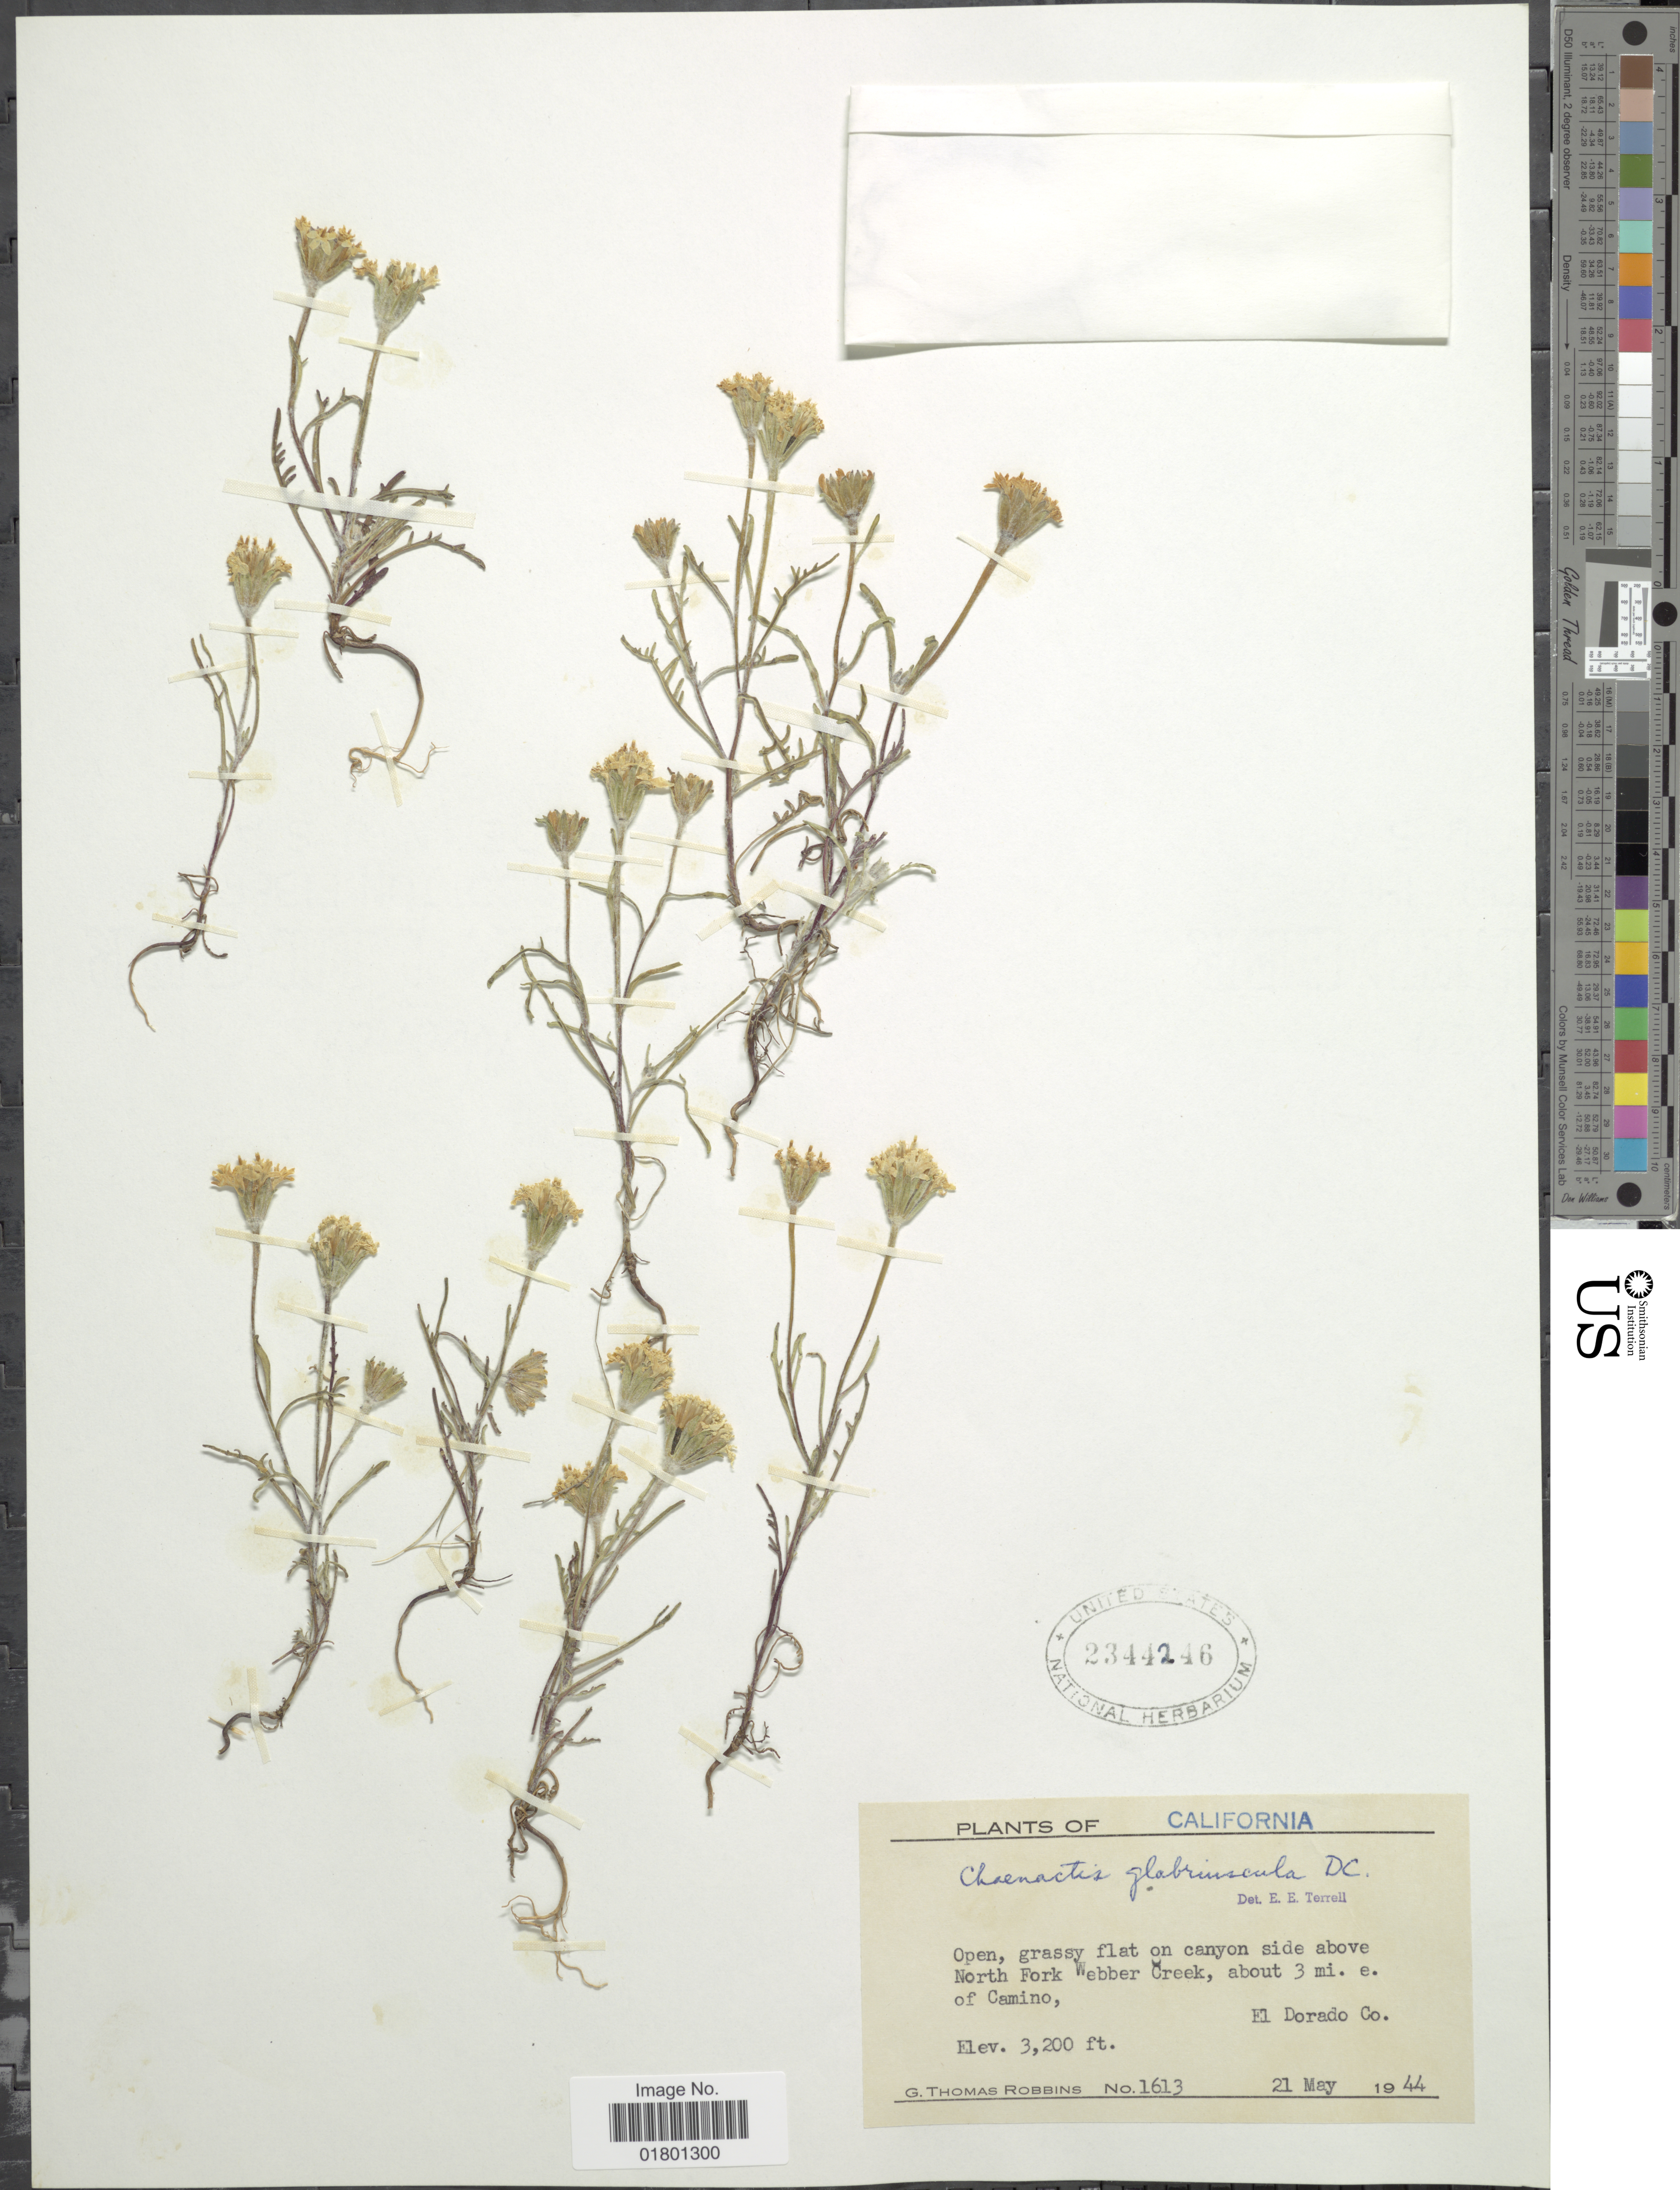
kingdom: Plantae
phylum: Tracheophyta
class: Magnoliopsida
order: Asterales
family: Asteraceae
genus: Chaenactis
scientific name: Chaenactis glabriuscula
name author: DC.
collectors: G. T. Robbins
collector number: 1613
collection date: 1944-05-21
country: United States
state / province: California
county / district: El Dorado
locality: Open, grassy flat on canyon side above North Fork Webber Creek, about 3 mi. e. of Camino, El Dorado Co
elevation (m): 975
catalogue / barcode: US 2344246